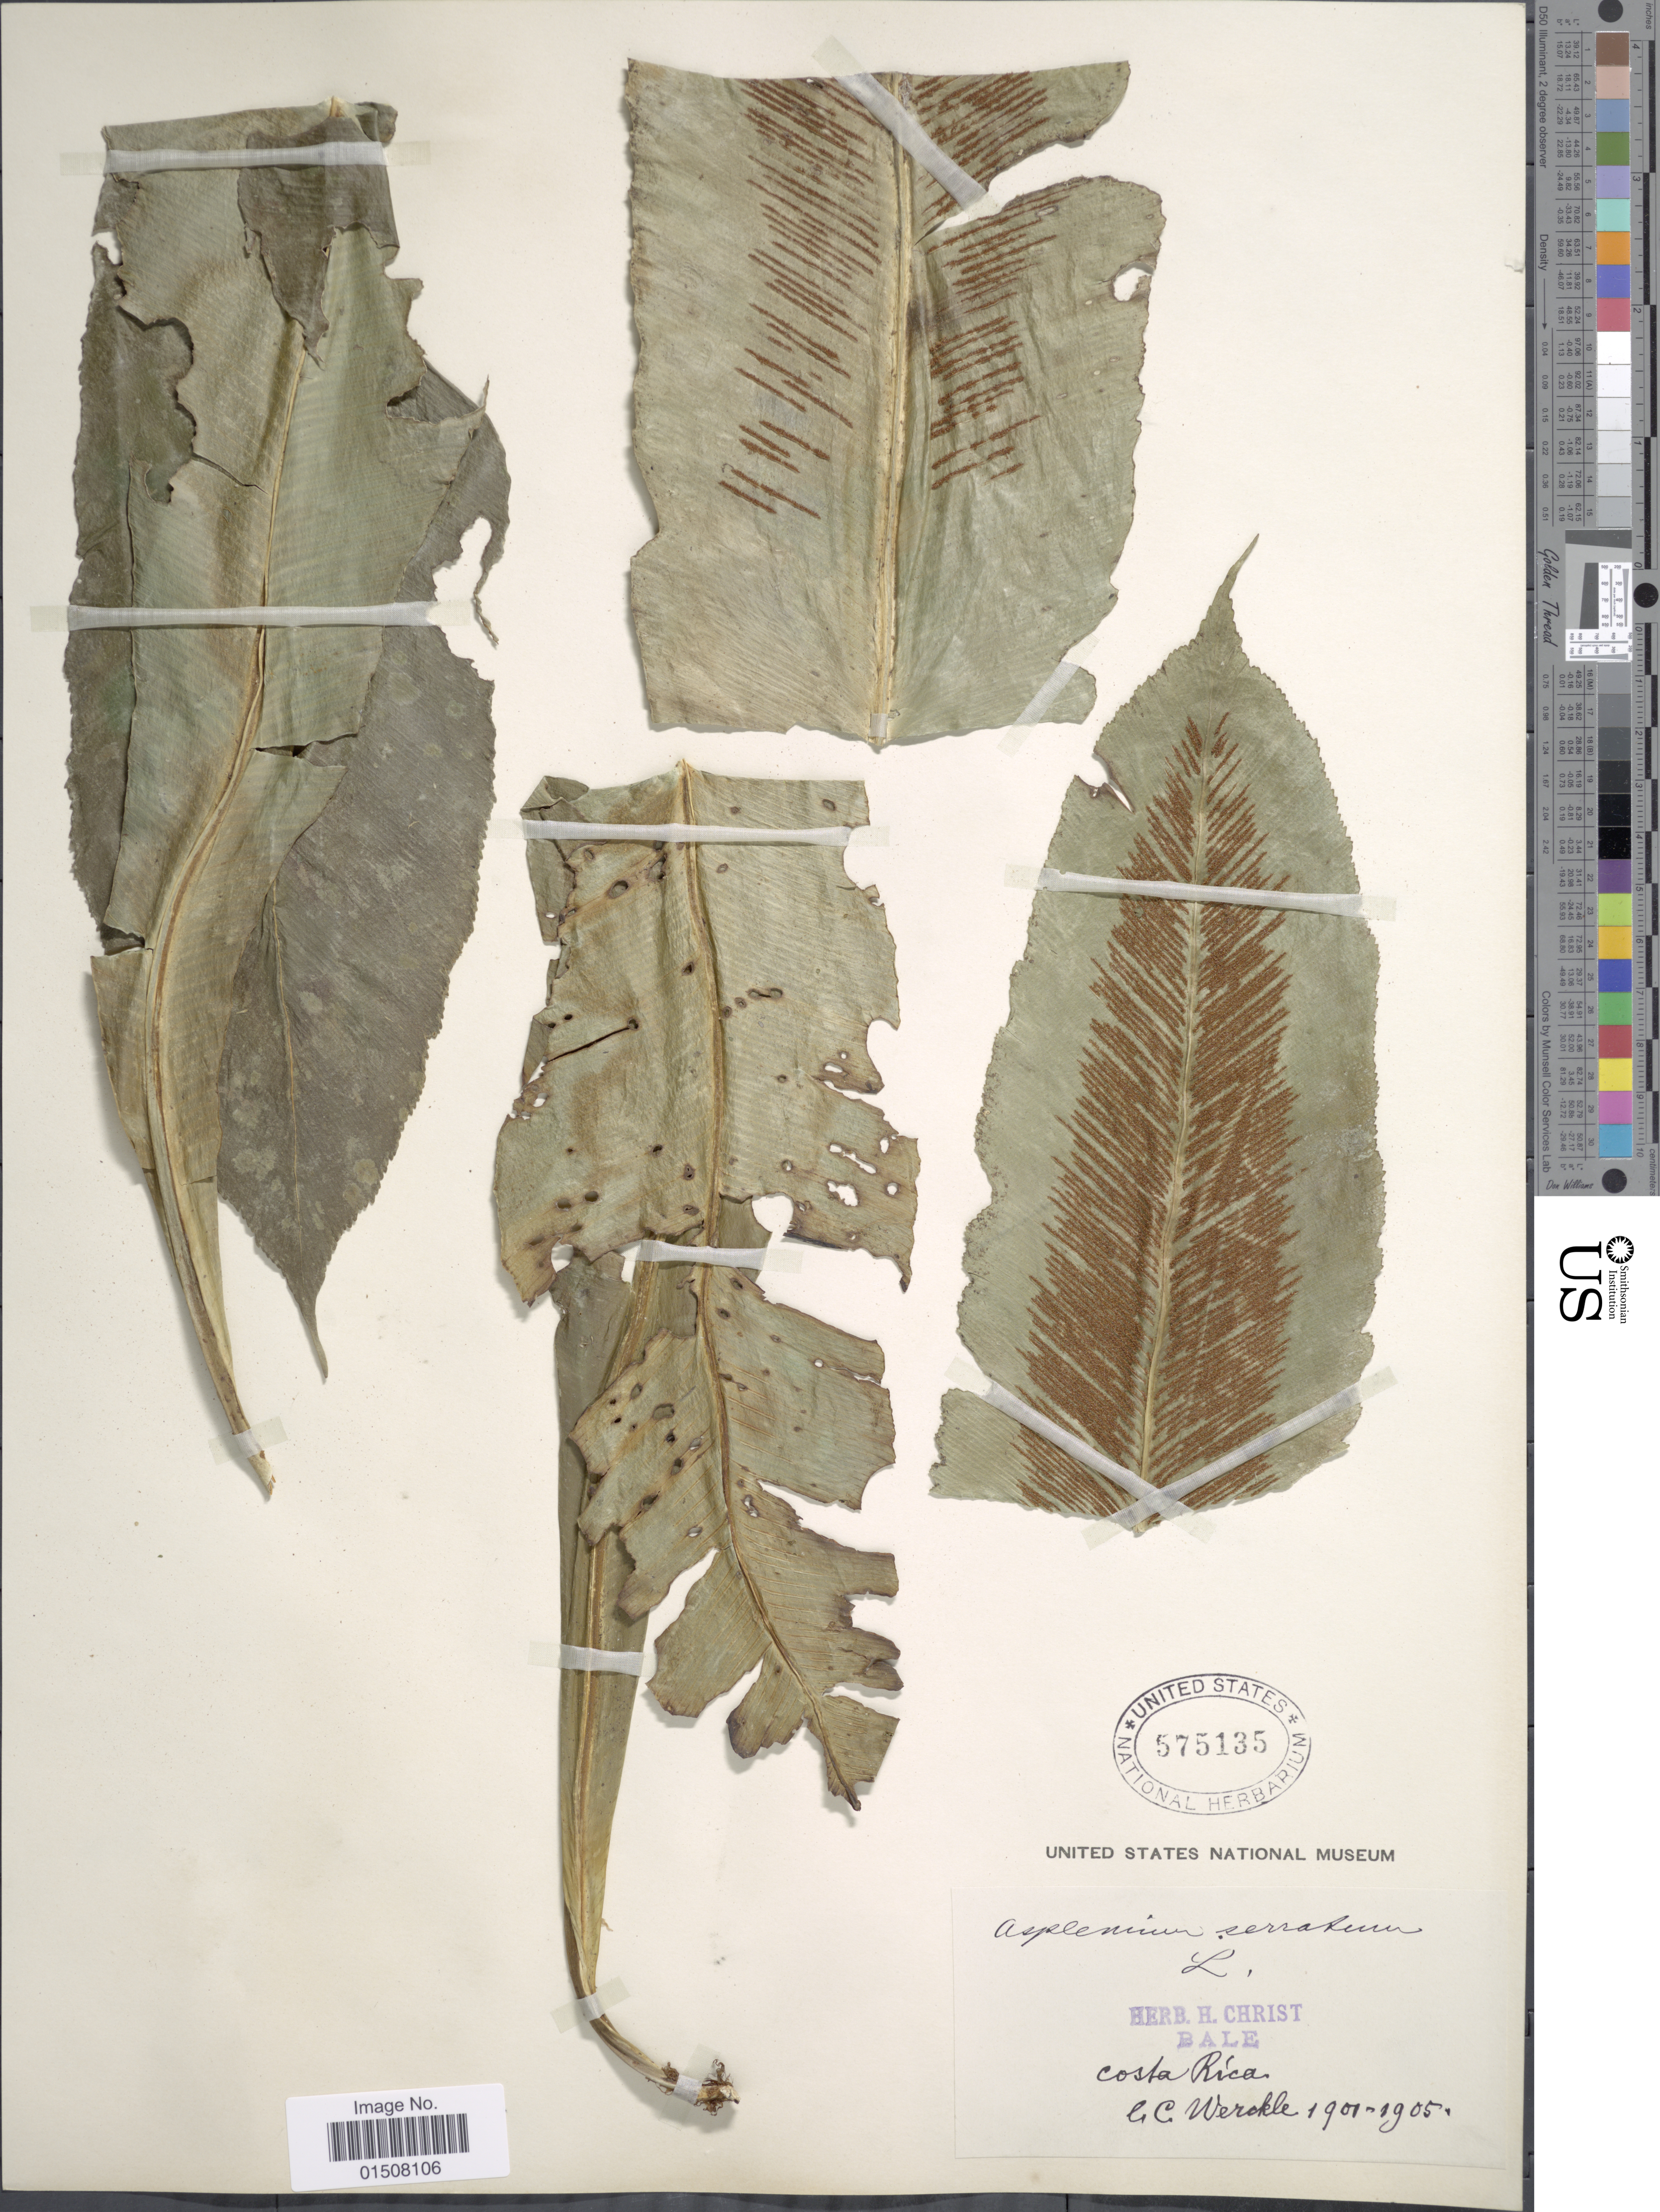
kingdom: Plantae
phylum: Tracheophyta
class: Polypodiopsida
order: Polypodiales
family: Aspleniaceae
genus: Asplenium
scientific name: Asplenium serratum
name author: L.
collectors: C. C Wercklé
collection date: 1901/1905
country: Costa Rica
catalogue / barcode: US 575135